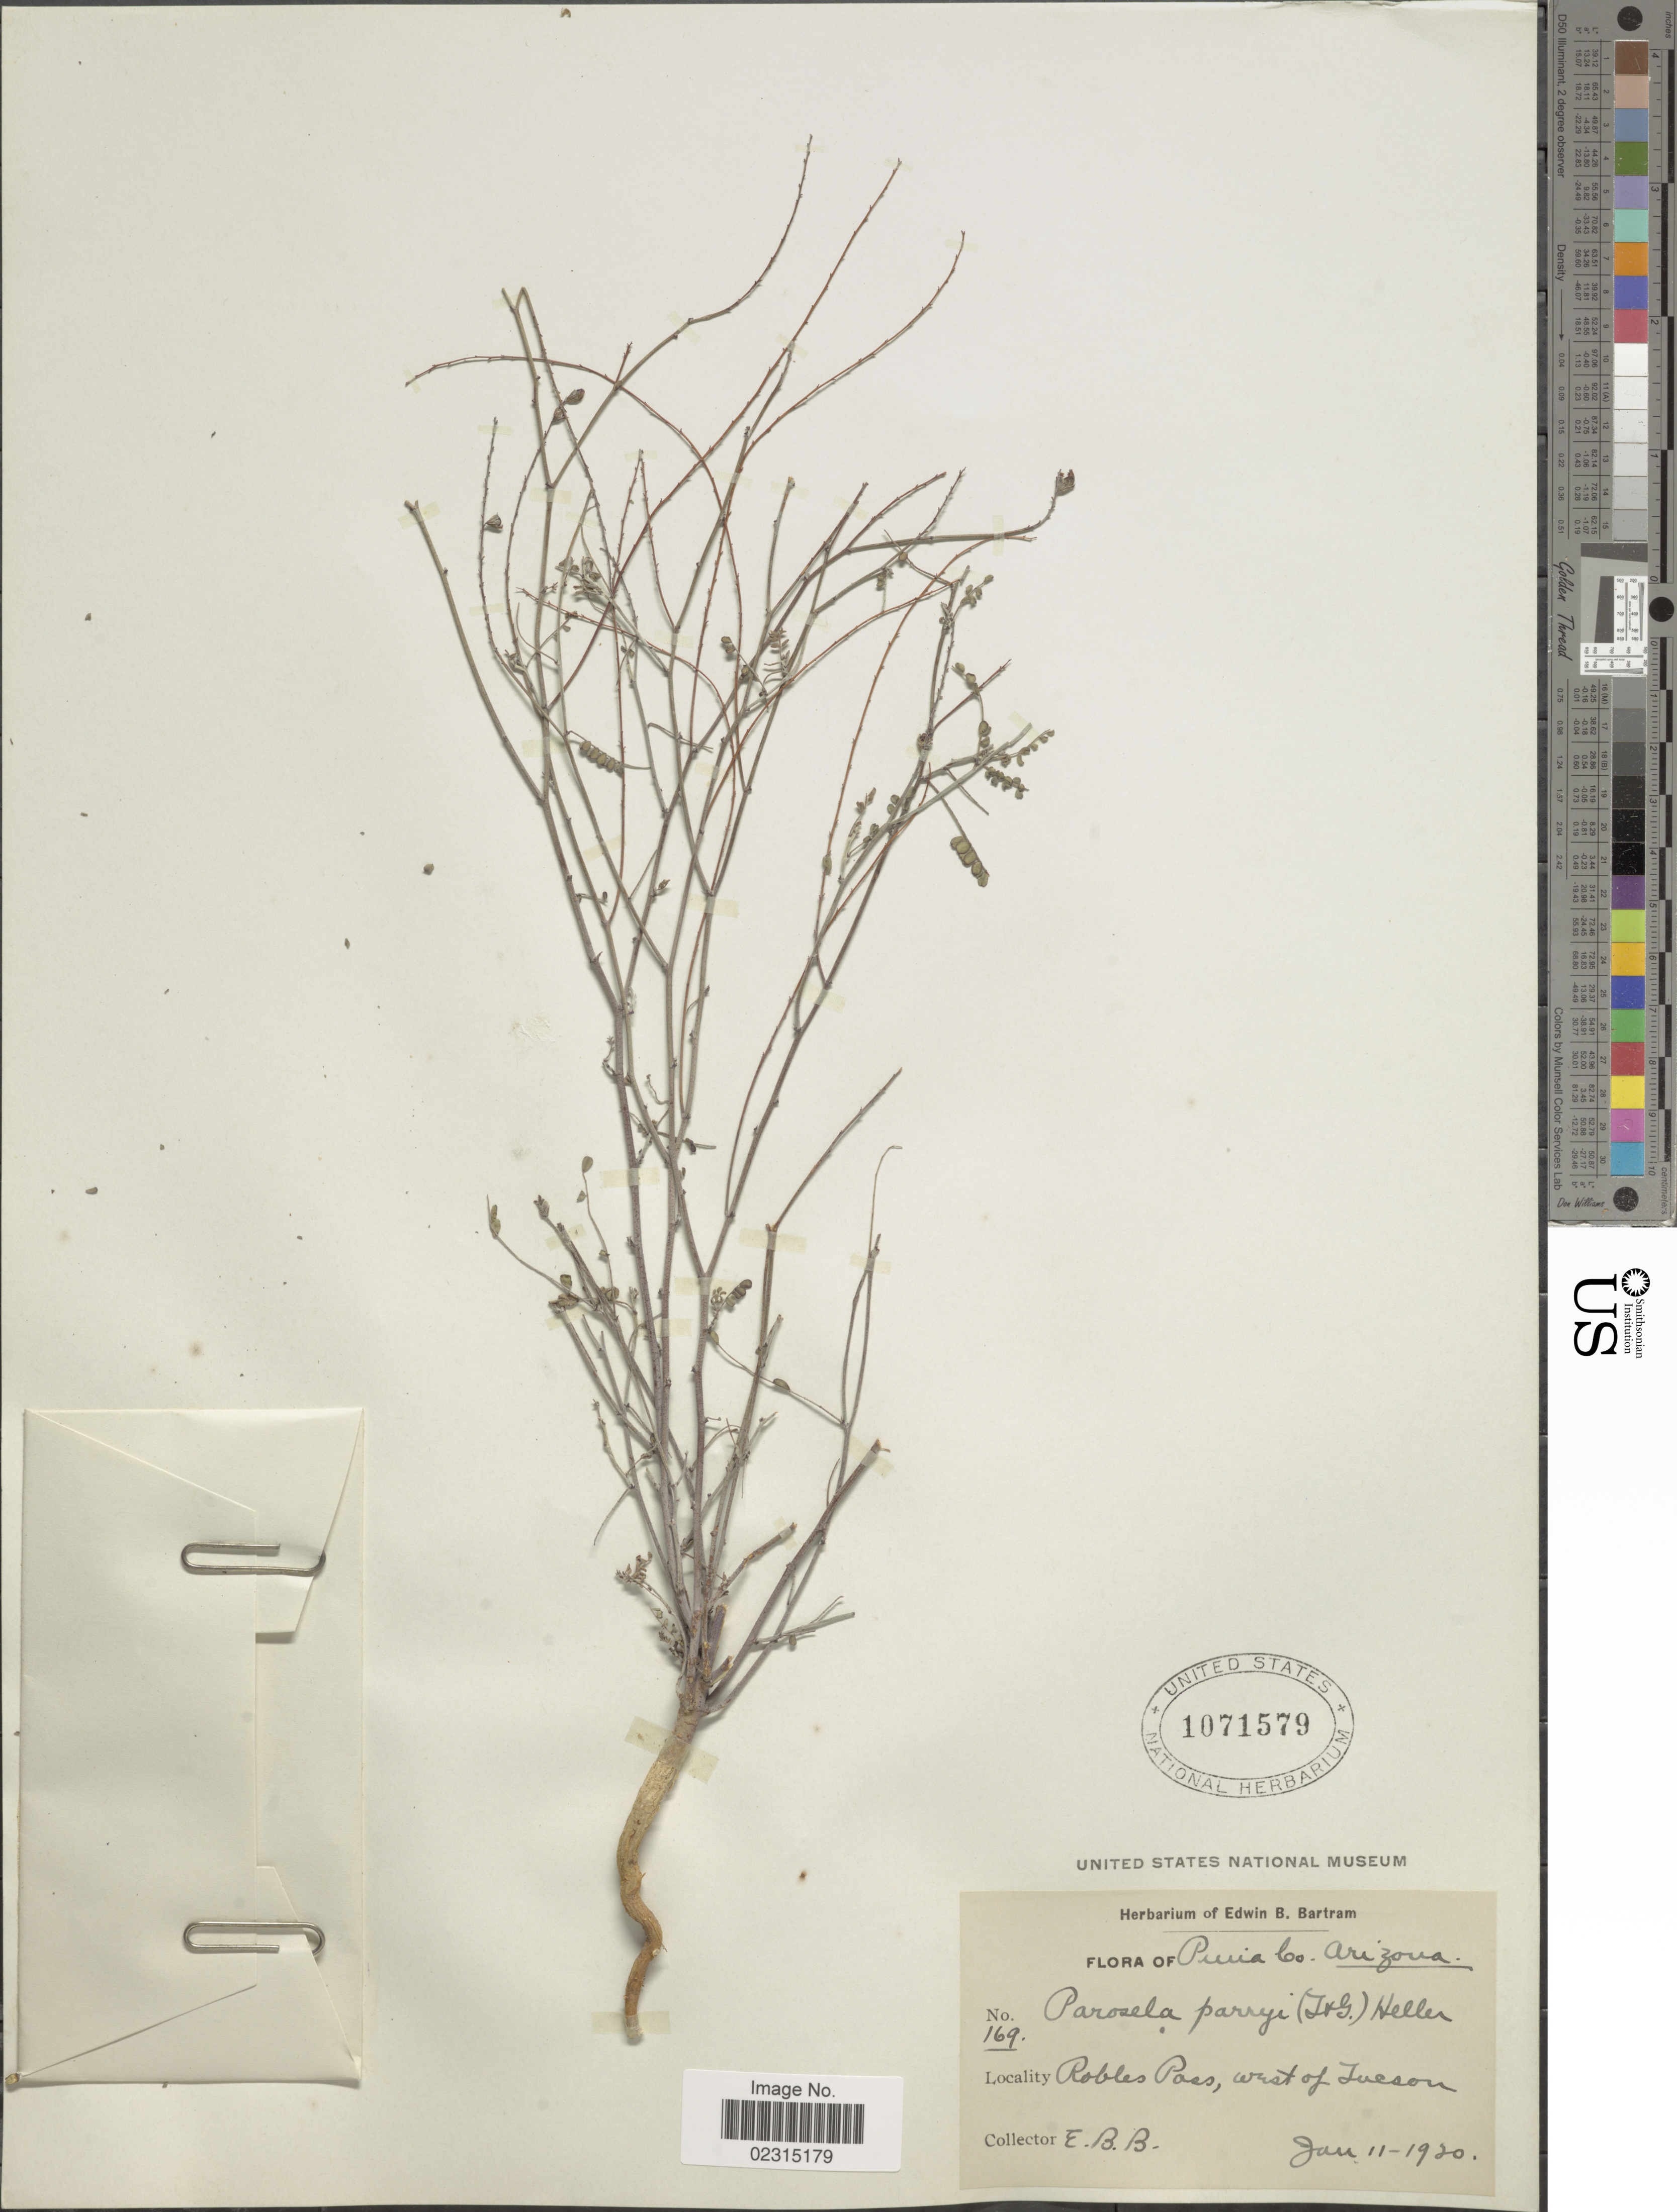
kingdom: Plantae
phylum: Tracheophyta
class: Magnoliopsida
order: Fabales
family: Fabaceae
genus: Marina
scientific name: Marina parryi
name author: (Torr. & A. Gray) Barneby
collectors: E. B. Bartram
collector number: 169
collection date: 1920-01-11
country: United States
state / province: Arizona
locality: Pima Co, Robles Pass, west of Tucson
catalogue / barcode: US 1071579